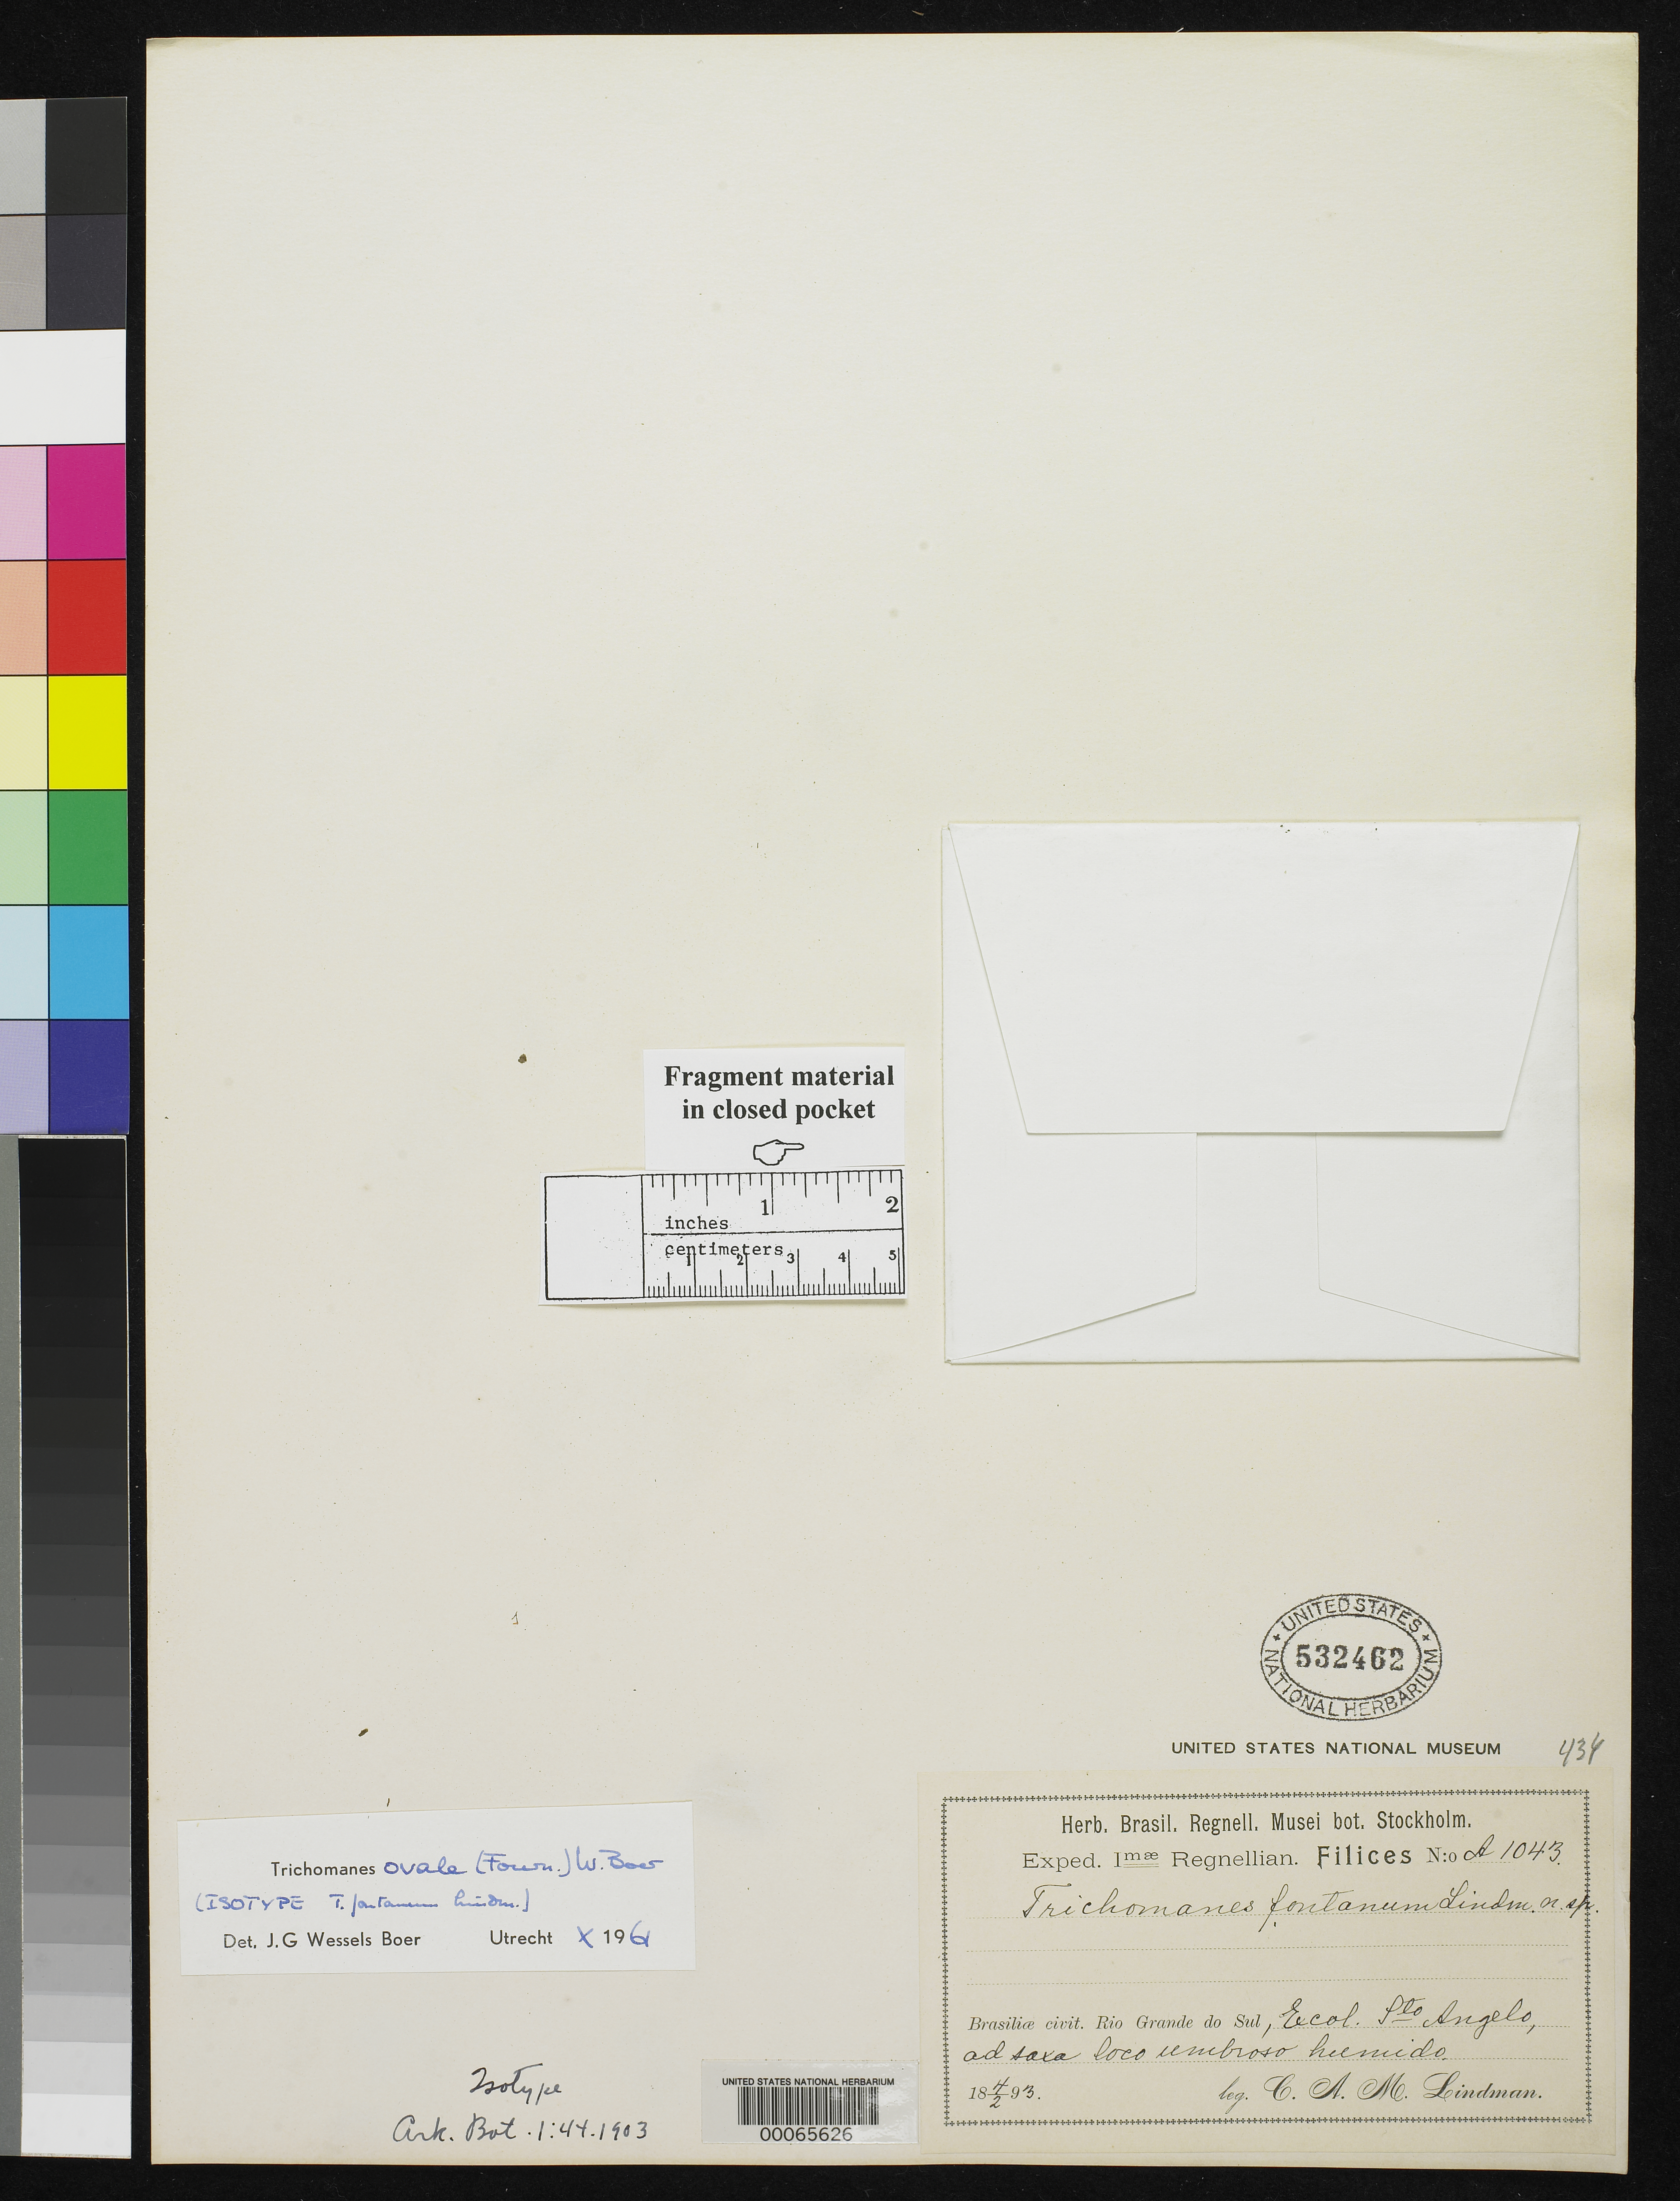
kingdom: Plantae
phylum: Tracheophyta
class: Polypodiopsida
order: Hymenophyllales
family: Hymenophyllaceae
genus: Trichomanes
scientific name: Trichomanes fontanum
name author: Lindm.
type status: Isotype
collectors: C. A. M. Lindman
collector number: A1043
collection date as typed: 02 Apr 1893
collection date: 1893-04-02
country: Brazil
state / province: Rio Grande do Sul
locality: Sto. Angelo.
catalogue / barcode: US 532462